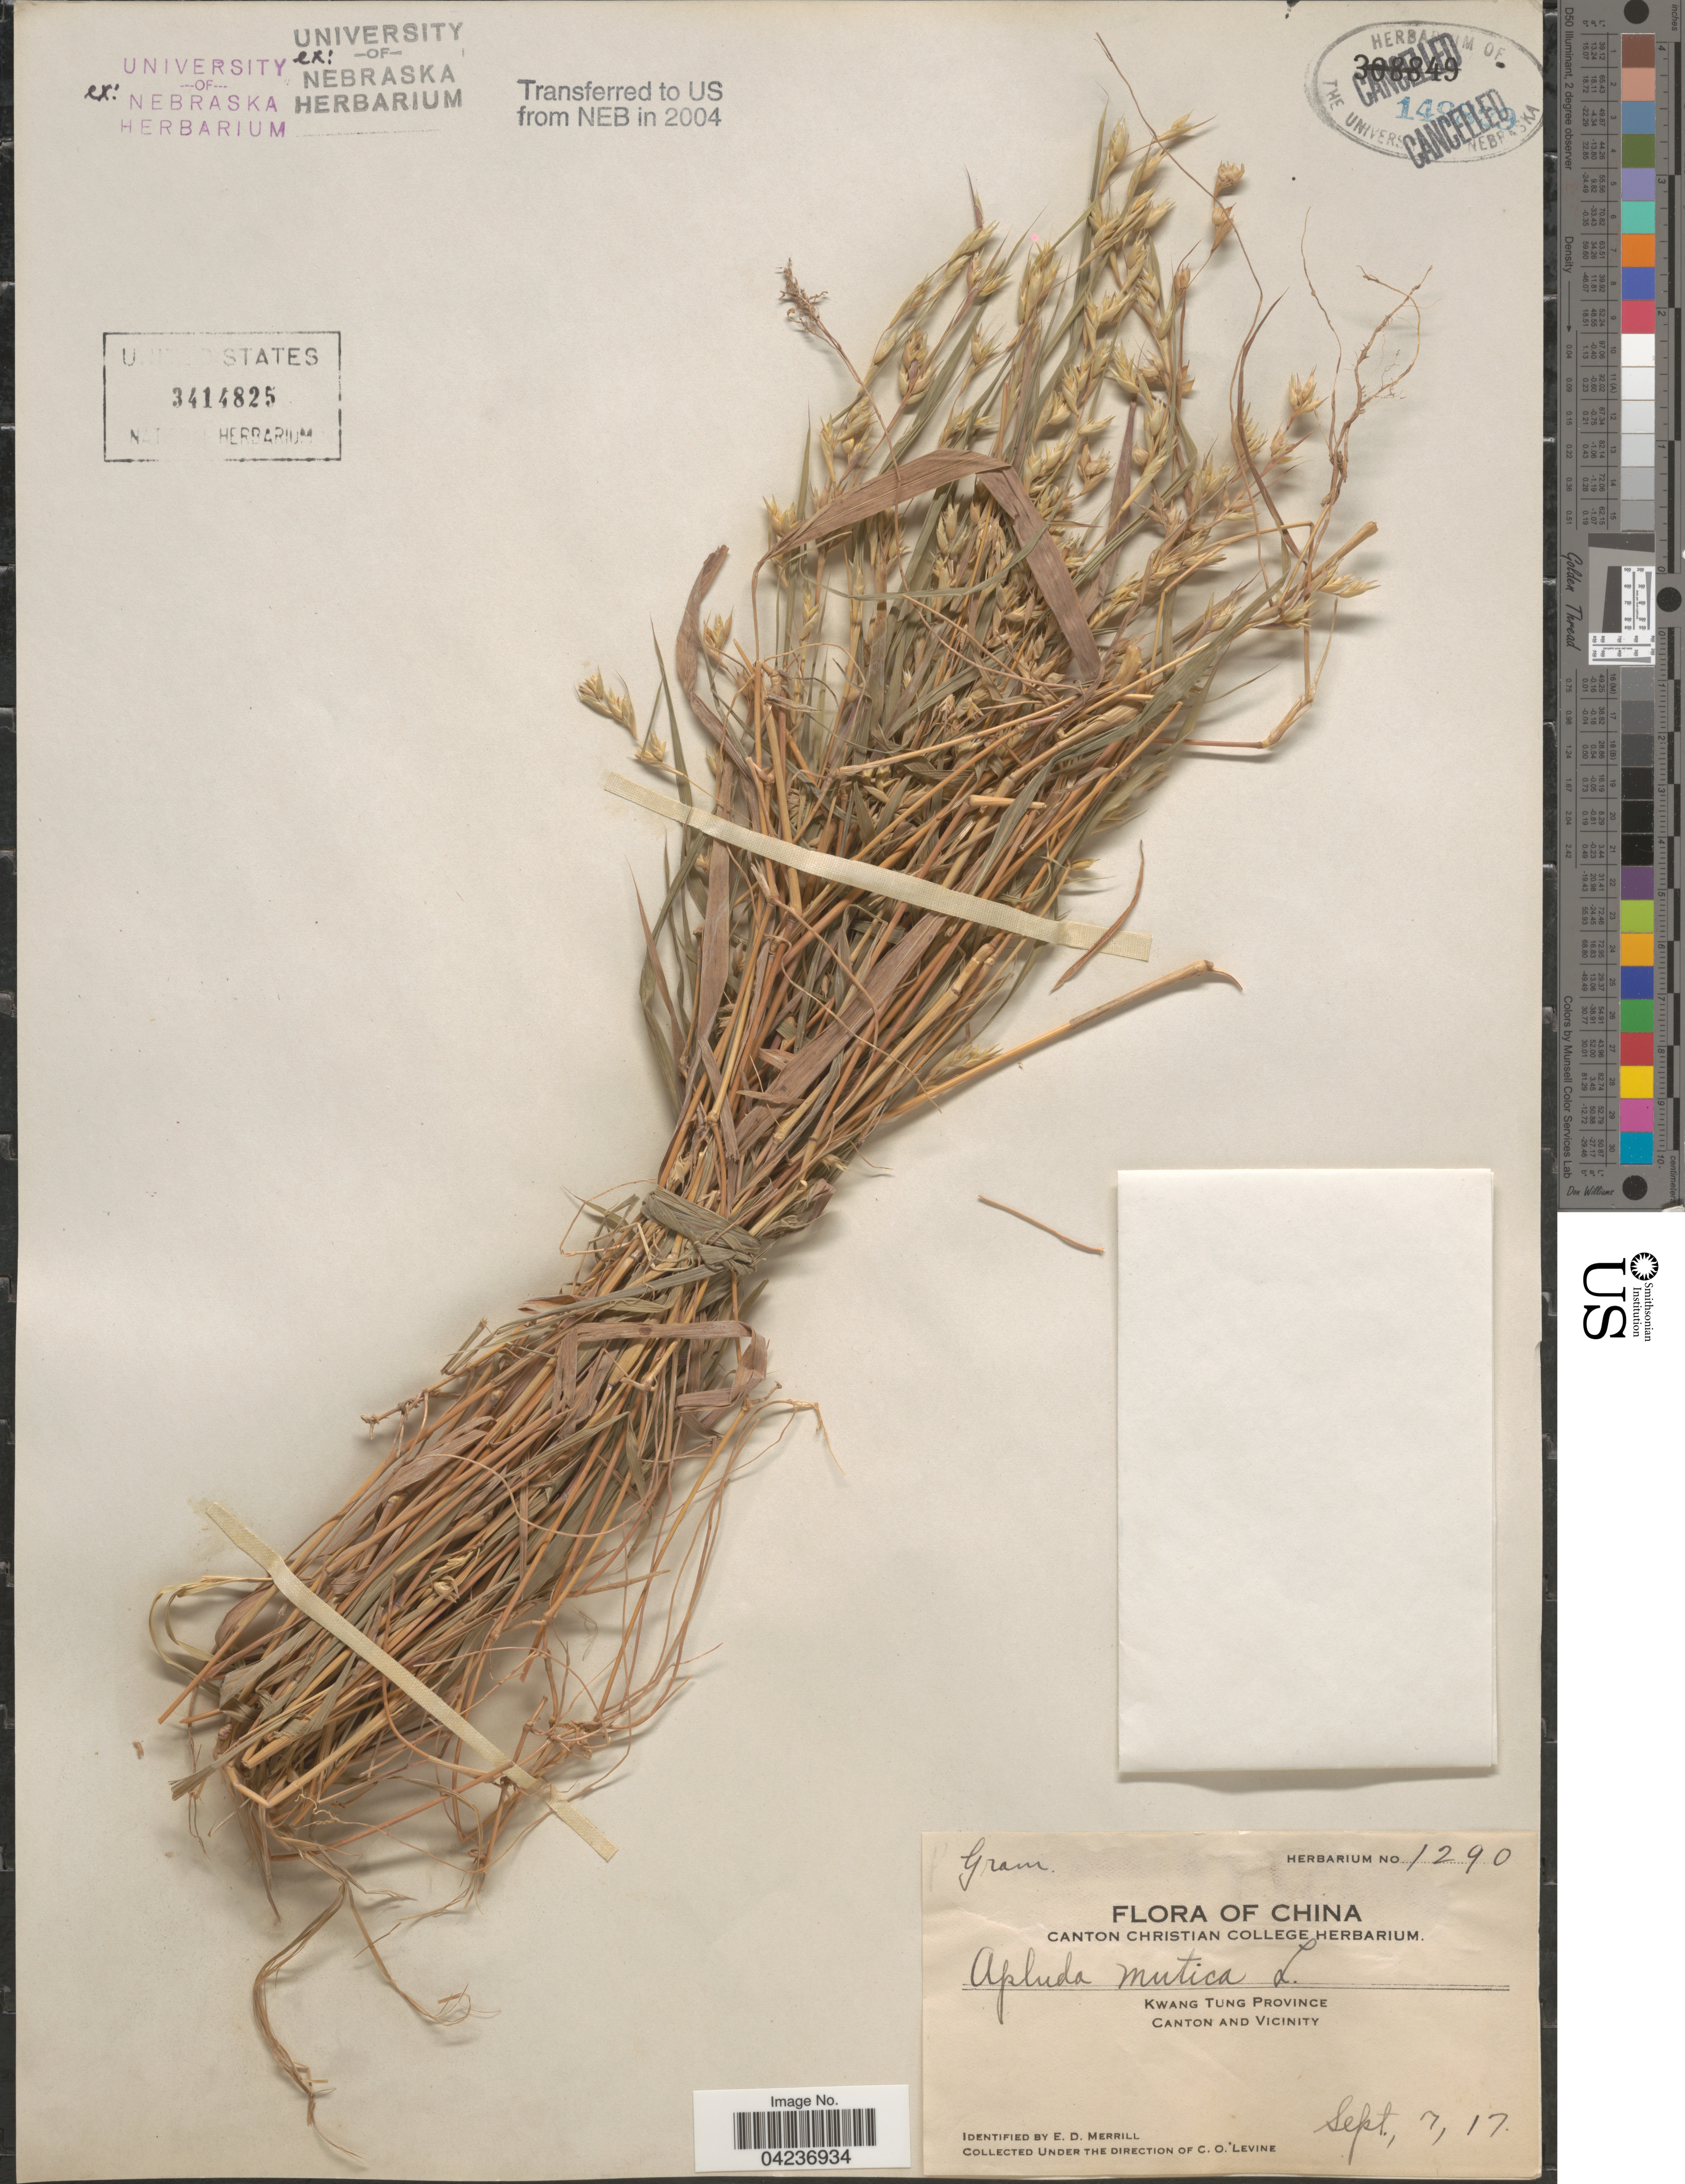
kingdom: Plantae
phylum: Tracheophyta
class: Liliopsida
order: Poales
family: Poaceae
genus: Apluda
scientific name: Apluda mutica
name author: L.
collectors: C. O. Levine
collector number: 1290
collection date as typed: Transcribed d/m/y: 7/9/17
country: China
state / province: Guangdong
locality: Kwang Tung Province. Canton and Vicinity.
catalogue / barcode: US 3414825